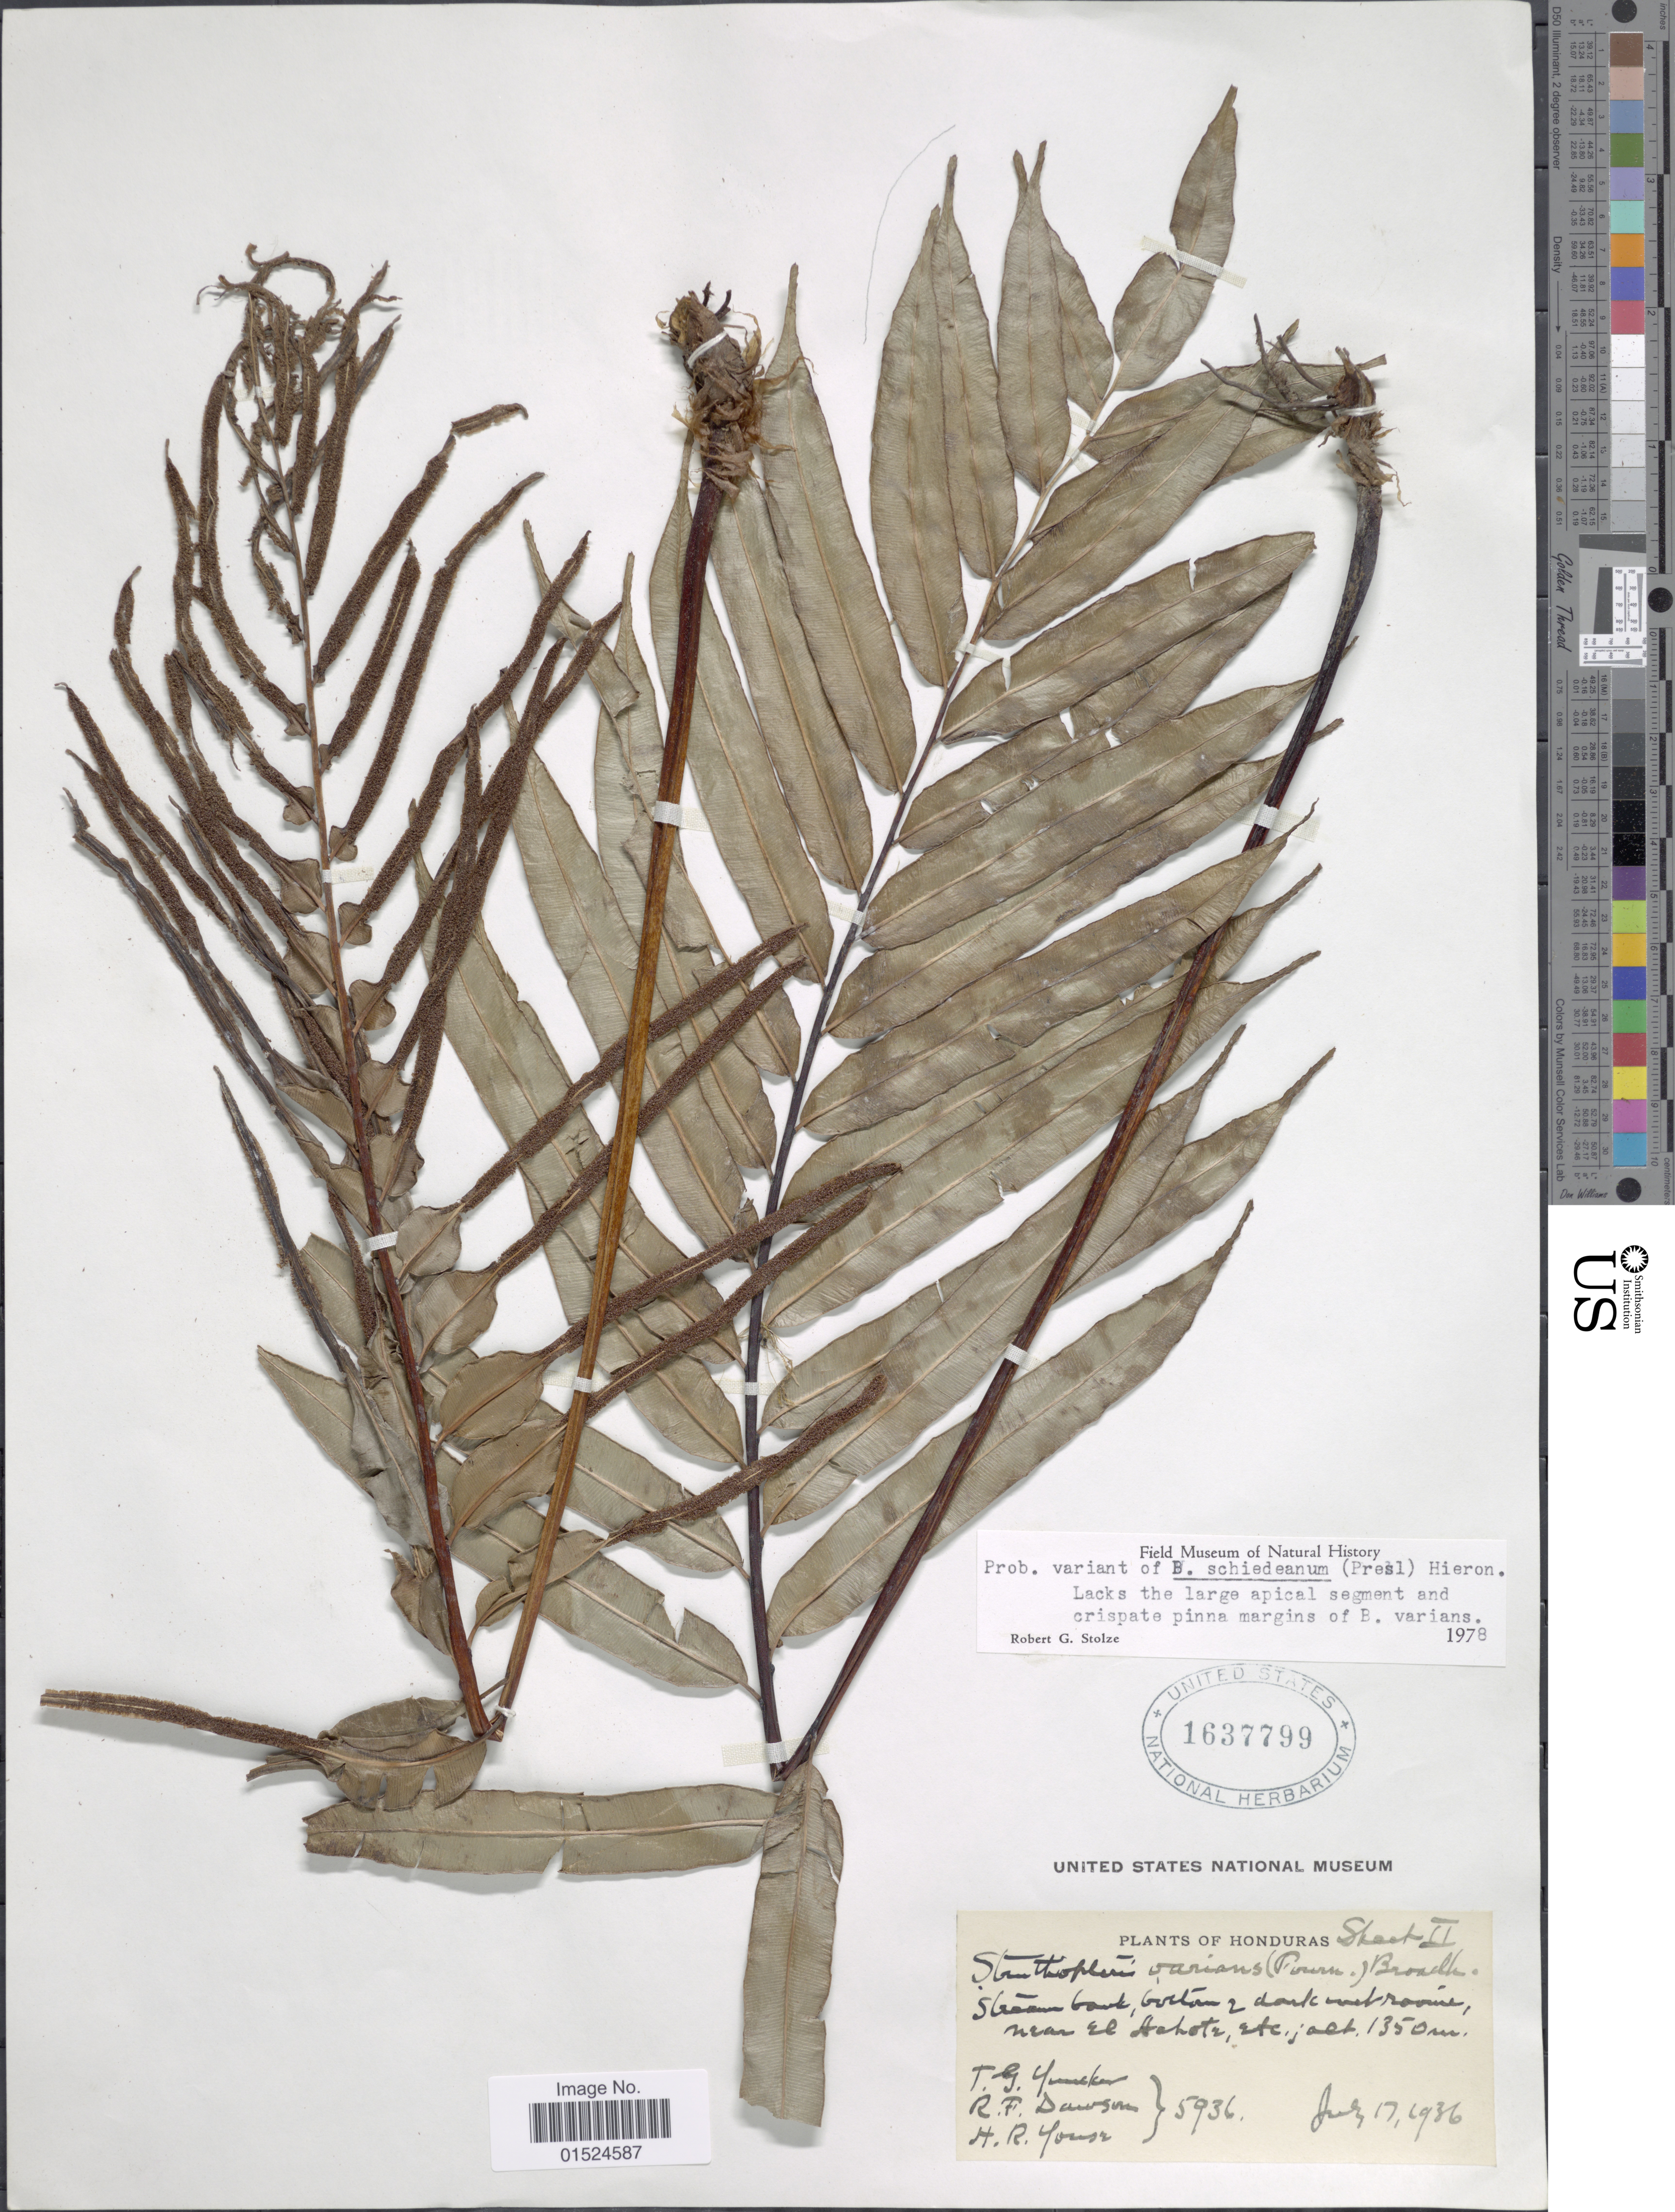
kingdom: Plantae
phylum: Tracheophyta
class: Polypodiopsida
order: Polypodiales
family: Blechnaceae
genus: Blechnum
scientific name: Blechnum varians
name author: (E. Fourn.) C. Chr.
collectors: T. G. Yuncker, R. F. Dawson & H. Youse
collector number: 5936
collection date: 1936-07-17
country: Honduras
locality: Stream bank, bottom 2 dark wet ravine, near El Achote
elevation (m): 1350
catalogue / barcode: US 1637799